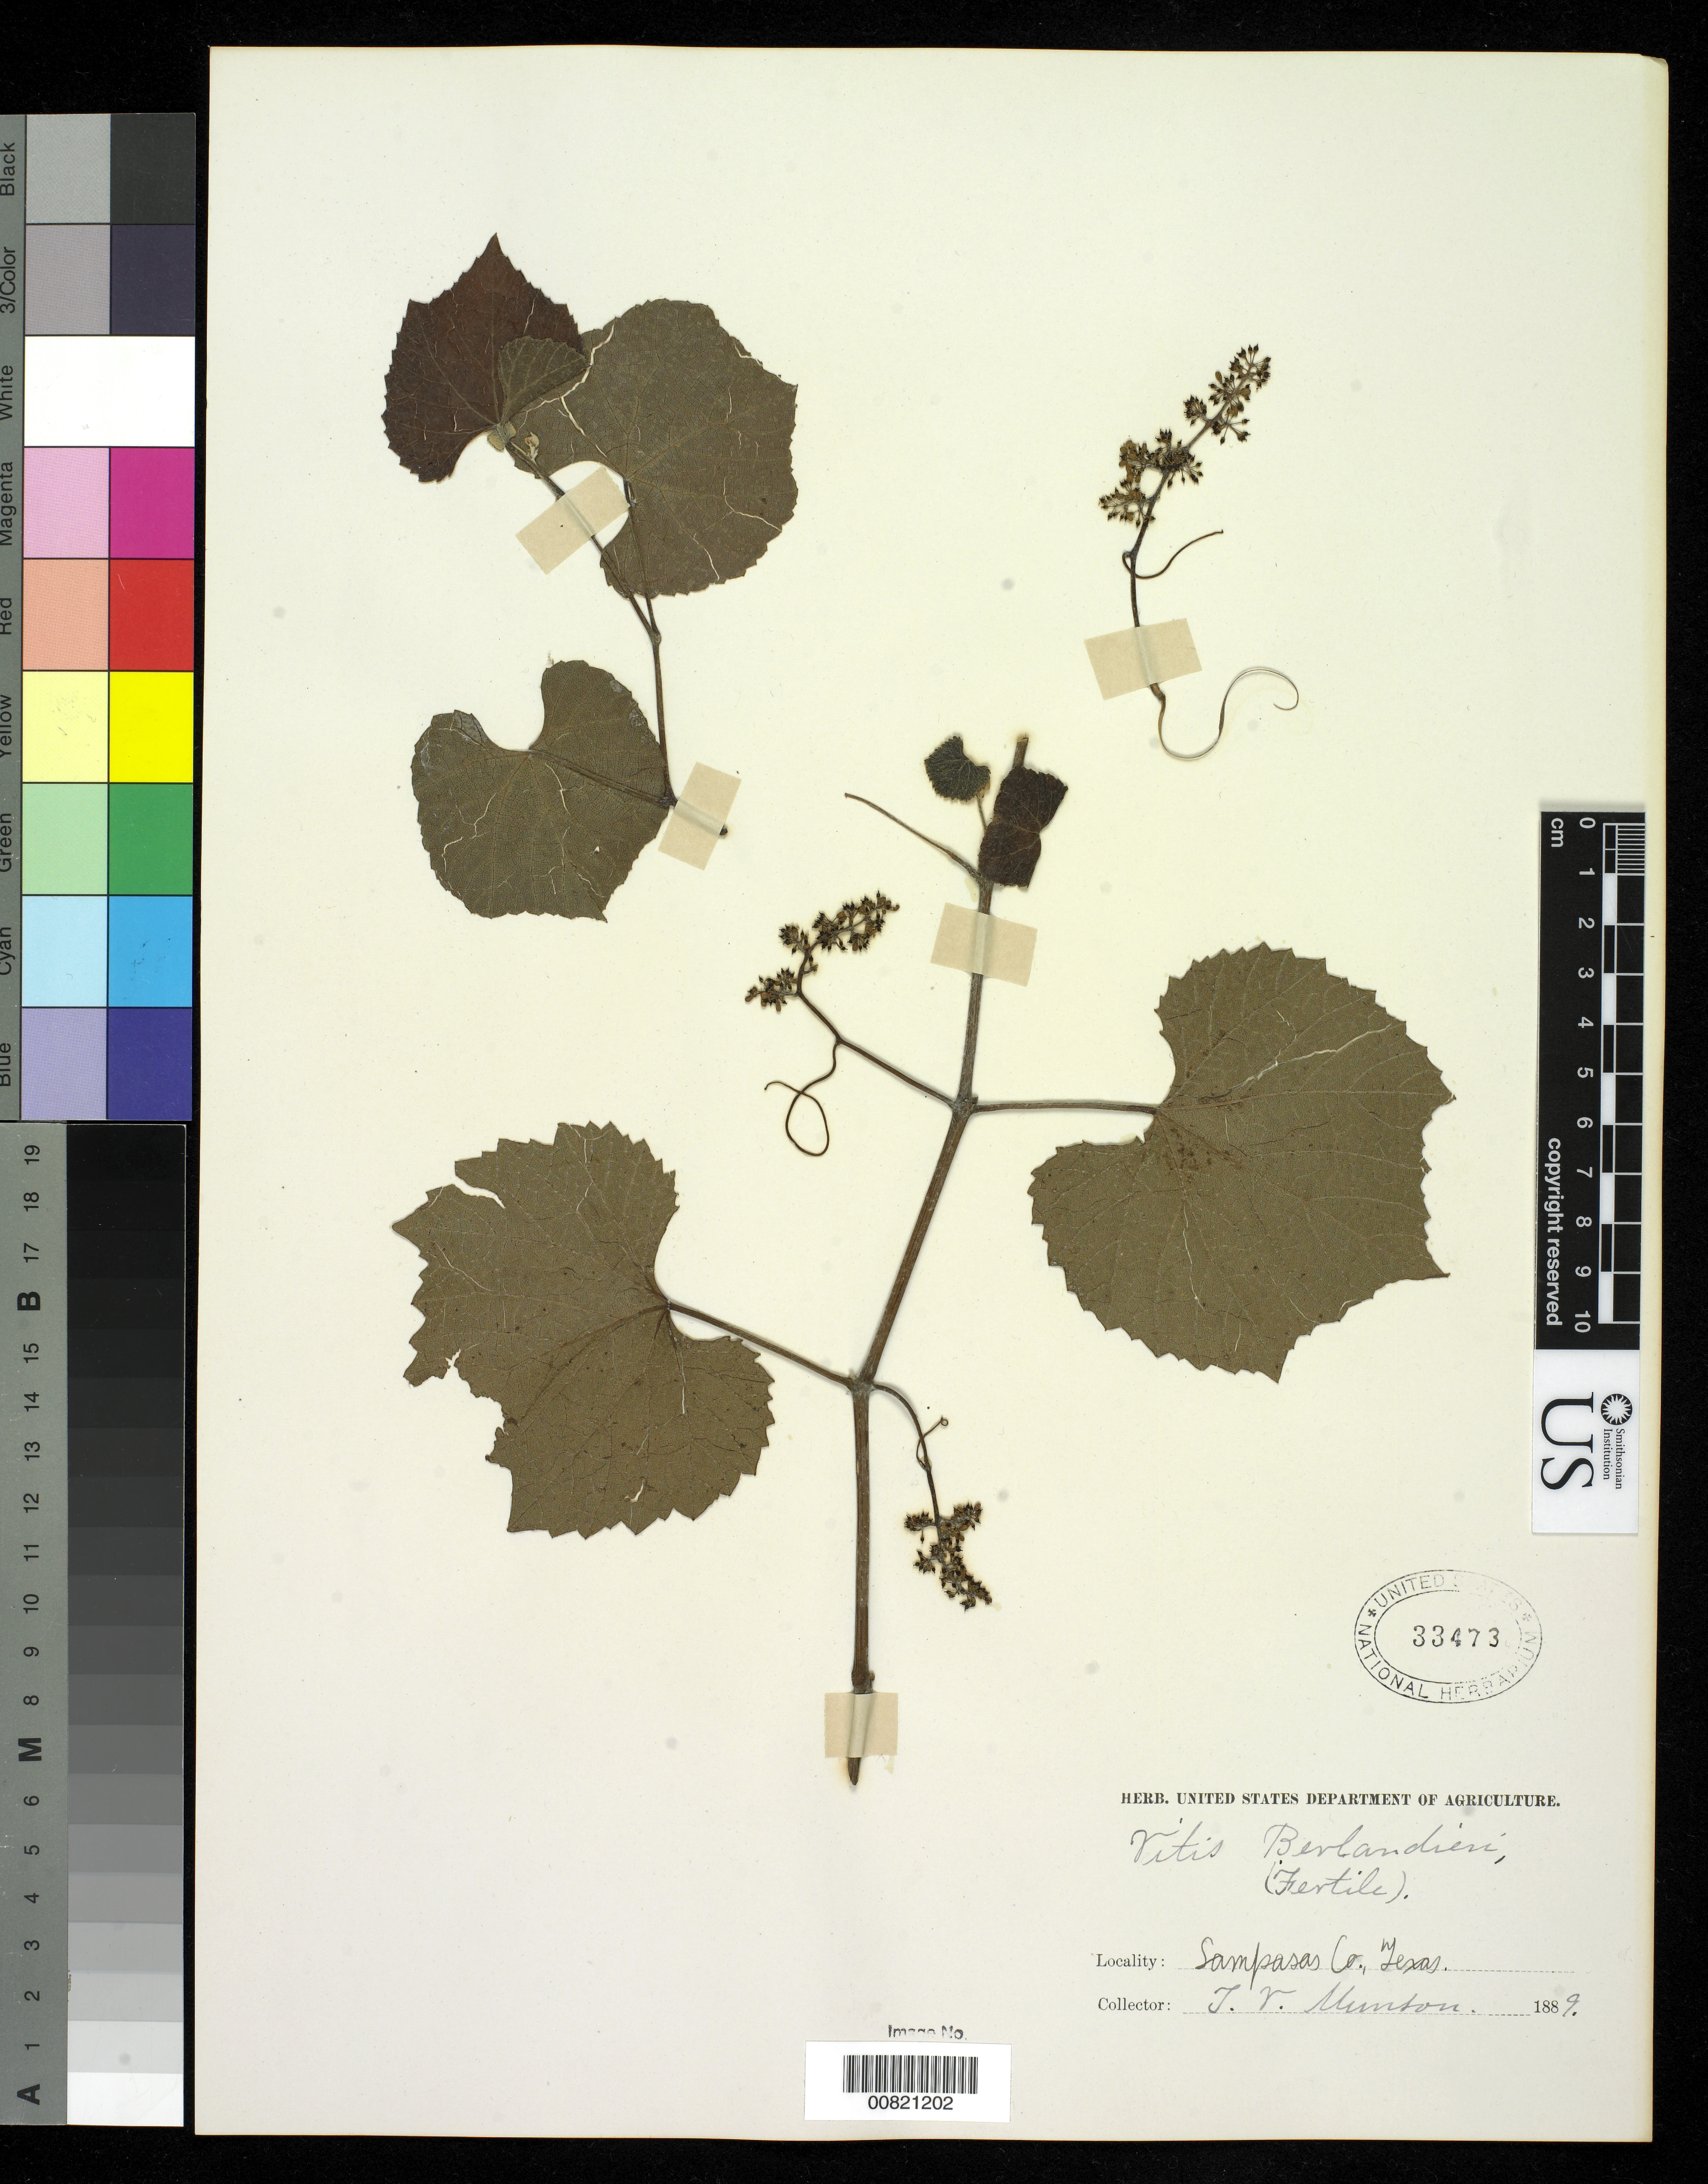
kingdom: Plantae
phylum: Tracheophyta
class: Magnoliopsida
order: Vitales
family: Vitaceae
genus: Vitis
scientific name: Vitis berlandieri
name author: Planch.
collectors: T. V. Munson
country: United States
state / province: Texas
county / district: Lampasas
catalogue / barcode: US 33473